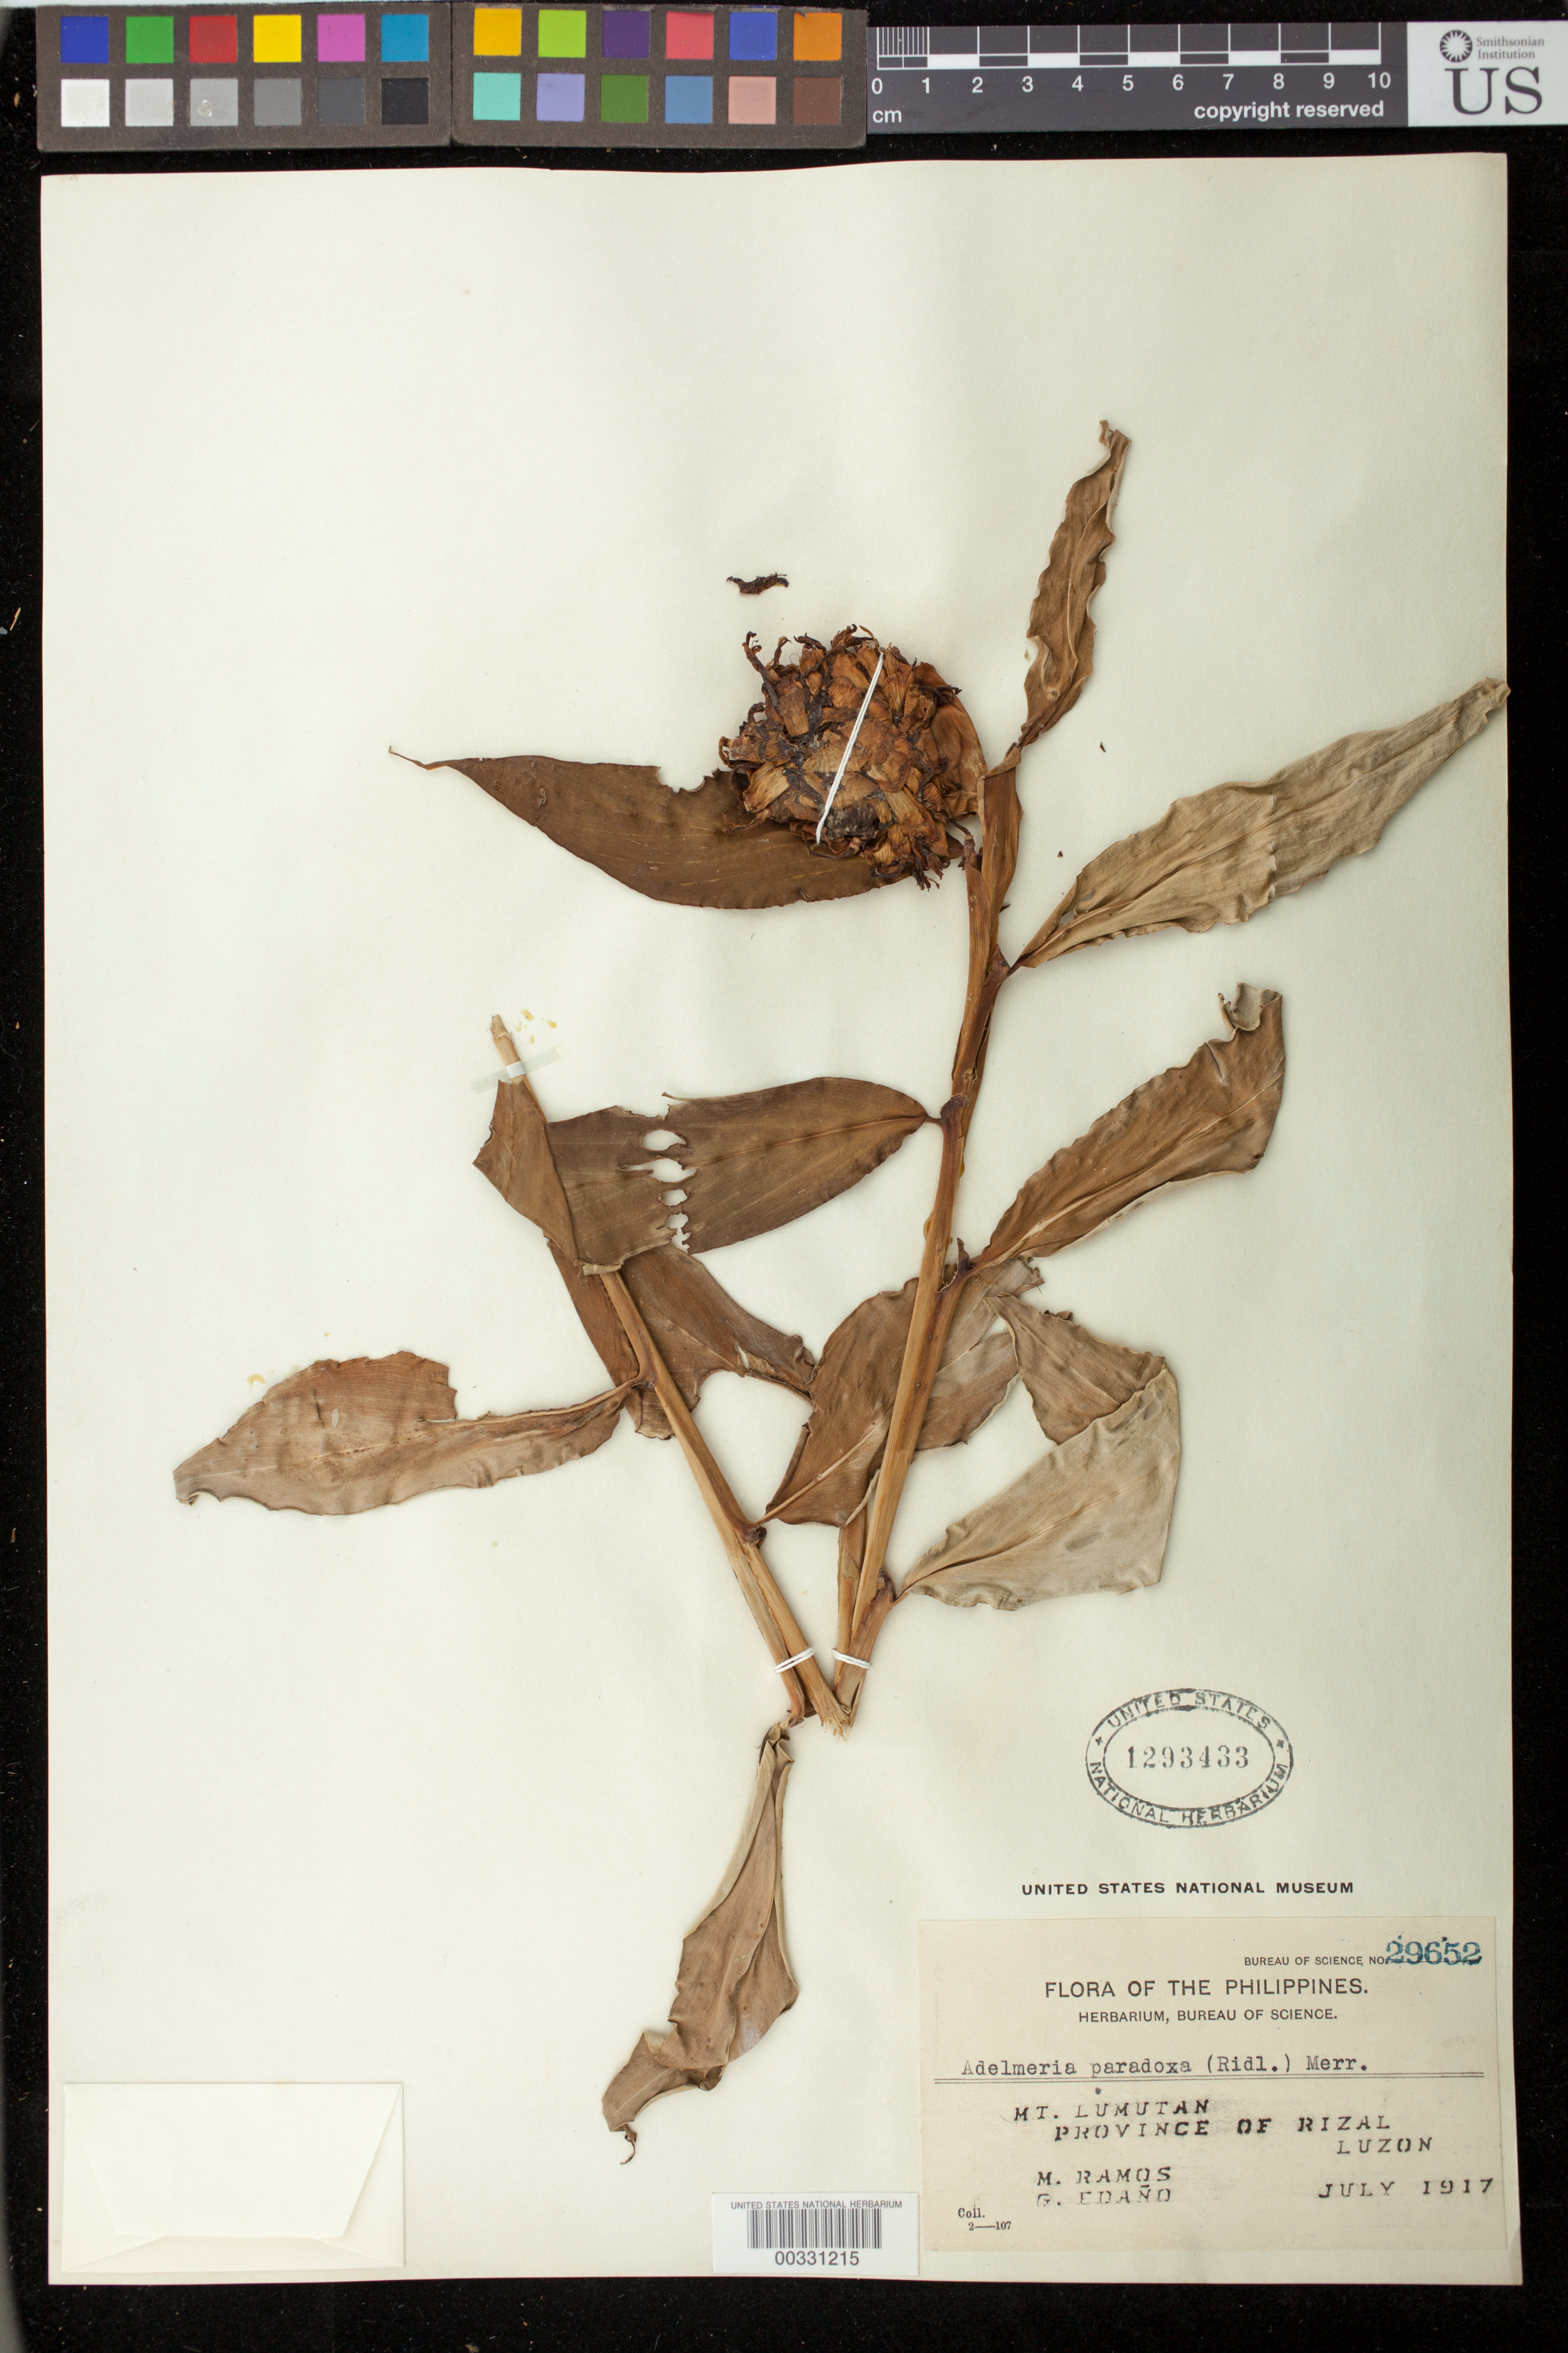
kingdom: Plantae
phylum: Tracheophyta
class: Liliopsida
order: Zingiberales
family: Zingiberaceae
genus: Adelmeria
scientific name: Adelmeria dicranochila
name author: Docot & Banag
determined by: Docot, Rudolph Valentino A.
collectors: M. Ramos & G. E. Edaño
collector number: Bur. Sci. 29652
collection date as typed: Jul 1917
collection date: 1917-07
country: Philippines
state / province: Calabarzon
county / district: Rizal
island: Luzon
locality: Mt lumutan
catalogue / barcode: US 1293433